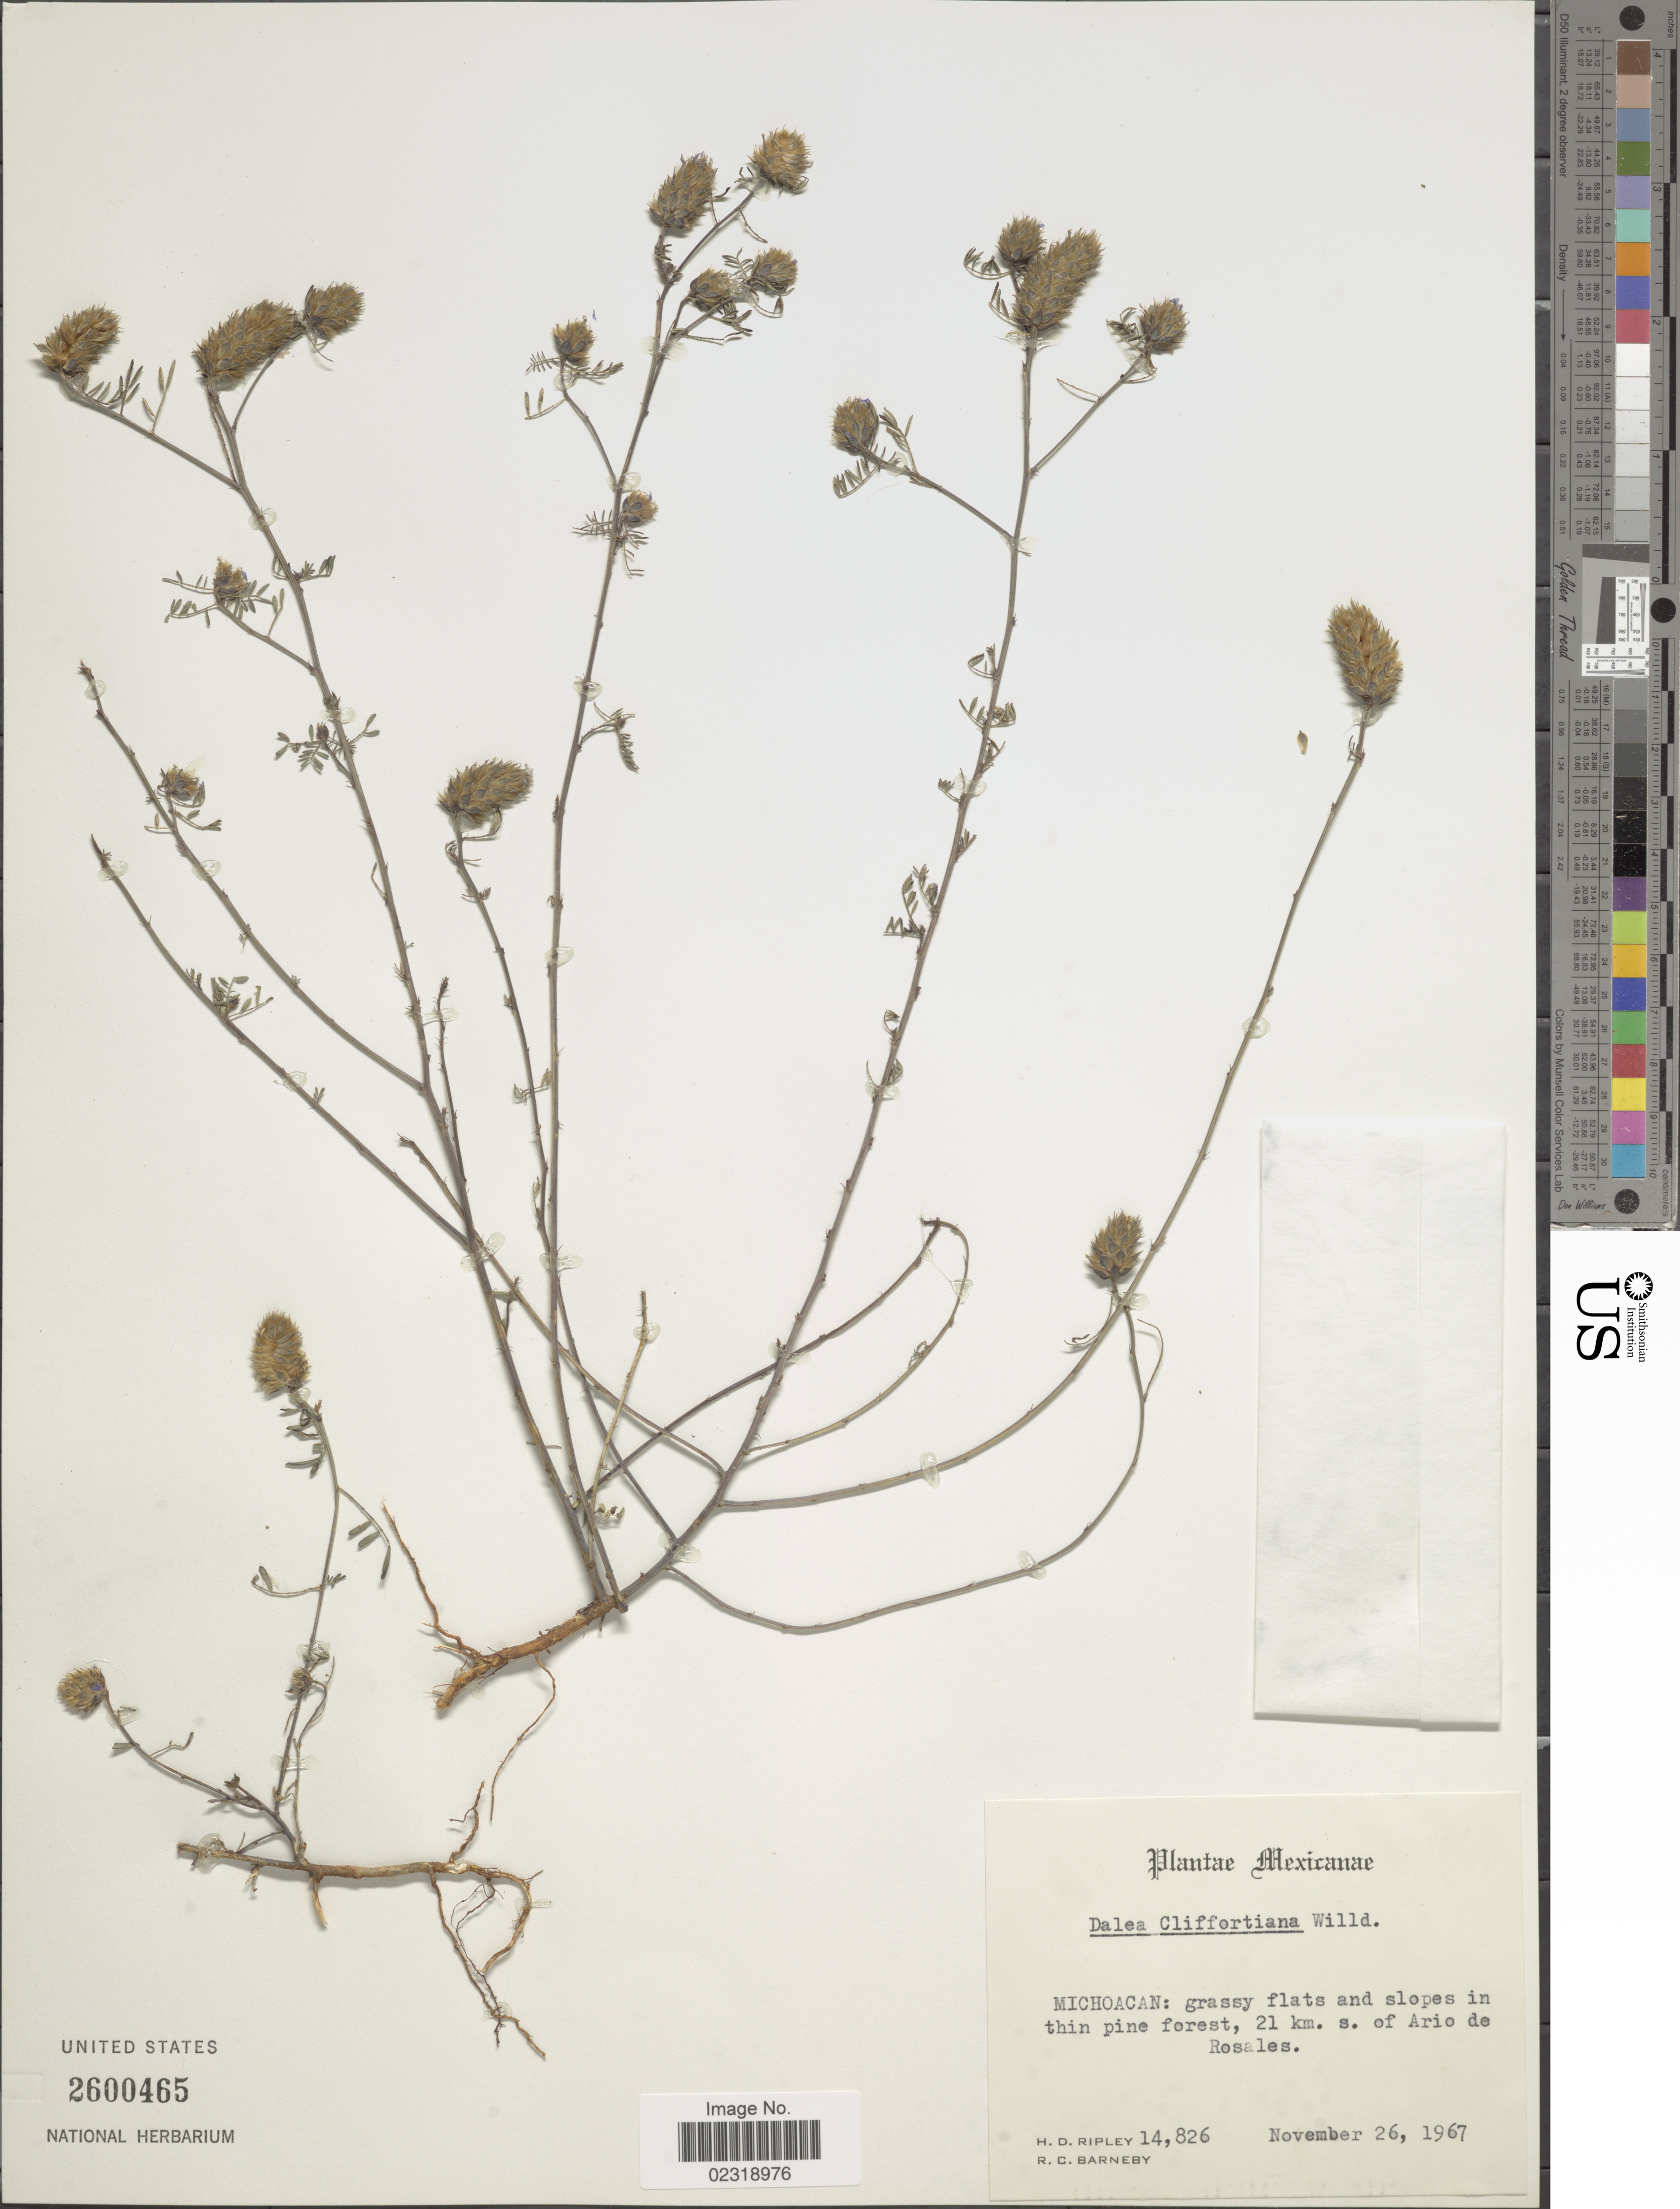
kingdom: Plantae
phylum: Tracheophyta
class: Magnoliopsida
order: Fabales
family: Fabaceae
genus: Dalea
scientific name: Dalea cliffortiana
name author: Willd.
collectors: H. Ripley & R. C. Barneby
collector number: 14826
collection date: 1967-11-26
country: Mexico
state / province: Michoacán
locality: Grassy flats and slopes in thin pine forest, 21 km. s. of Ario de Rosales.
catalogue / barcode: US 2600465